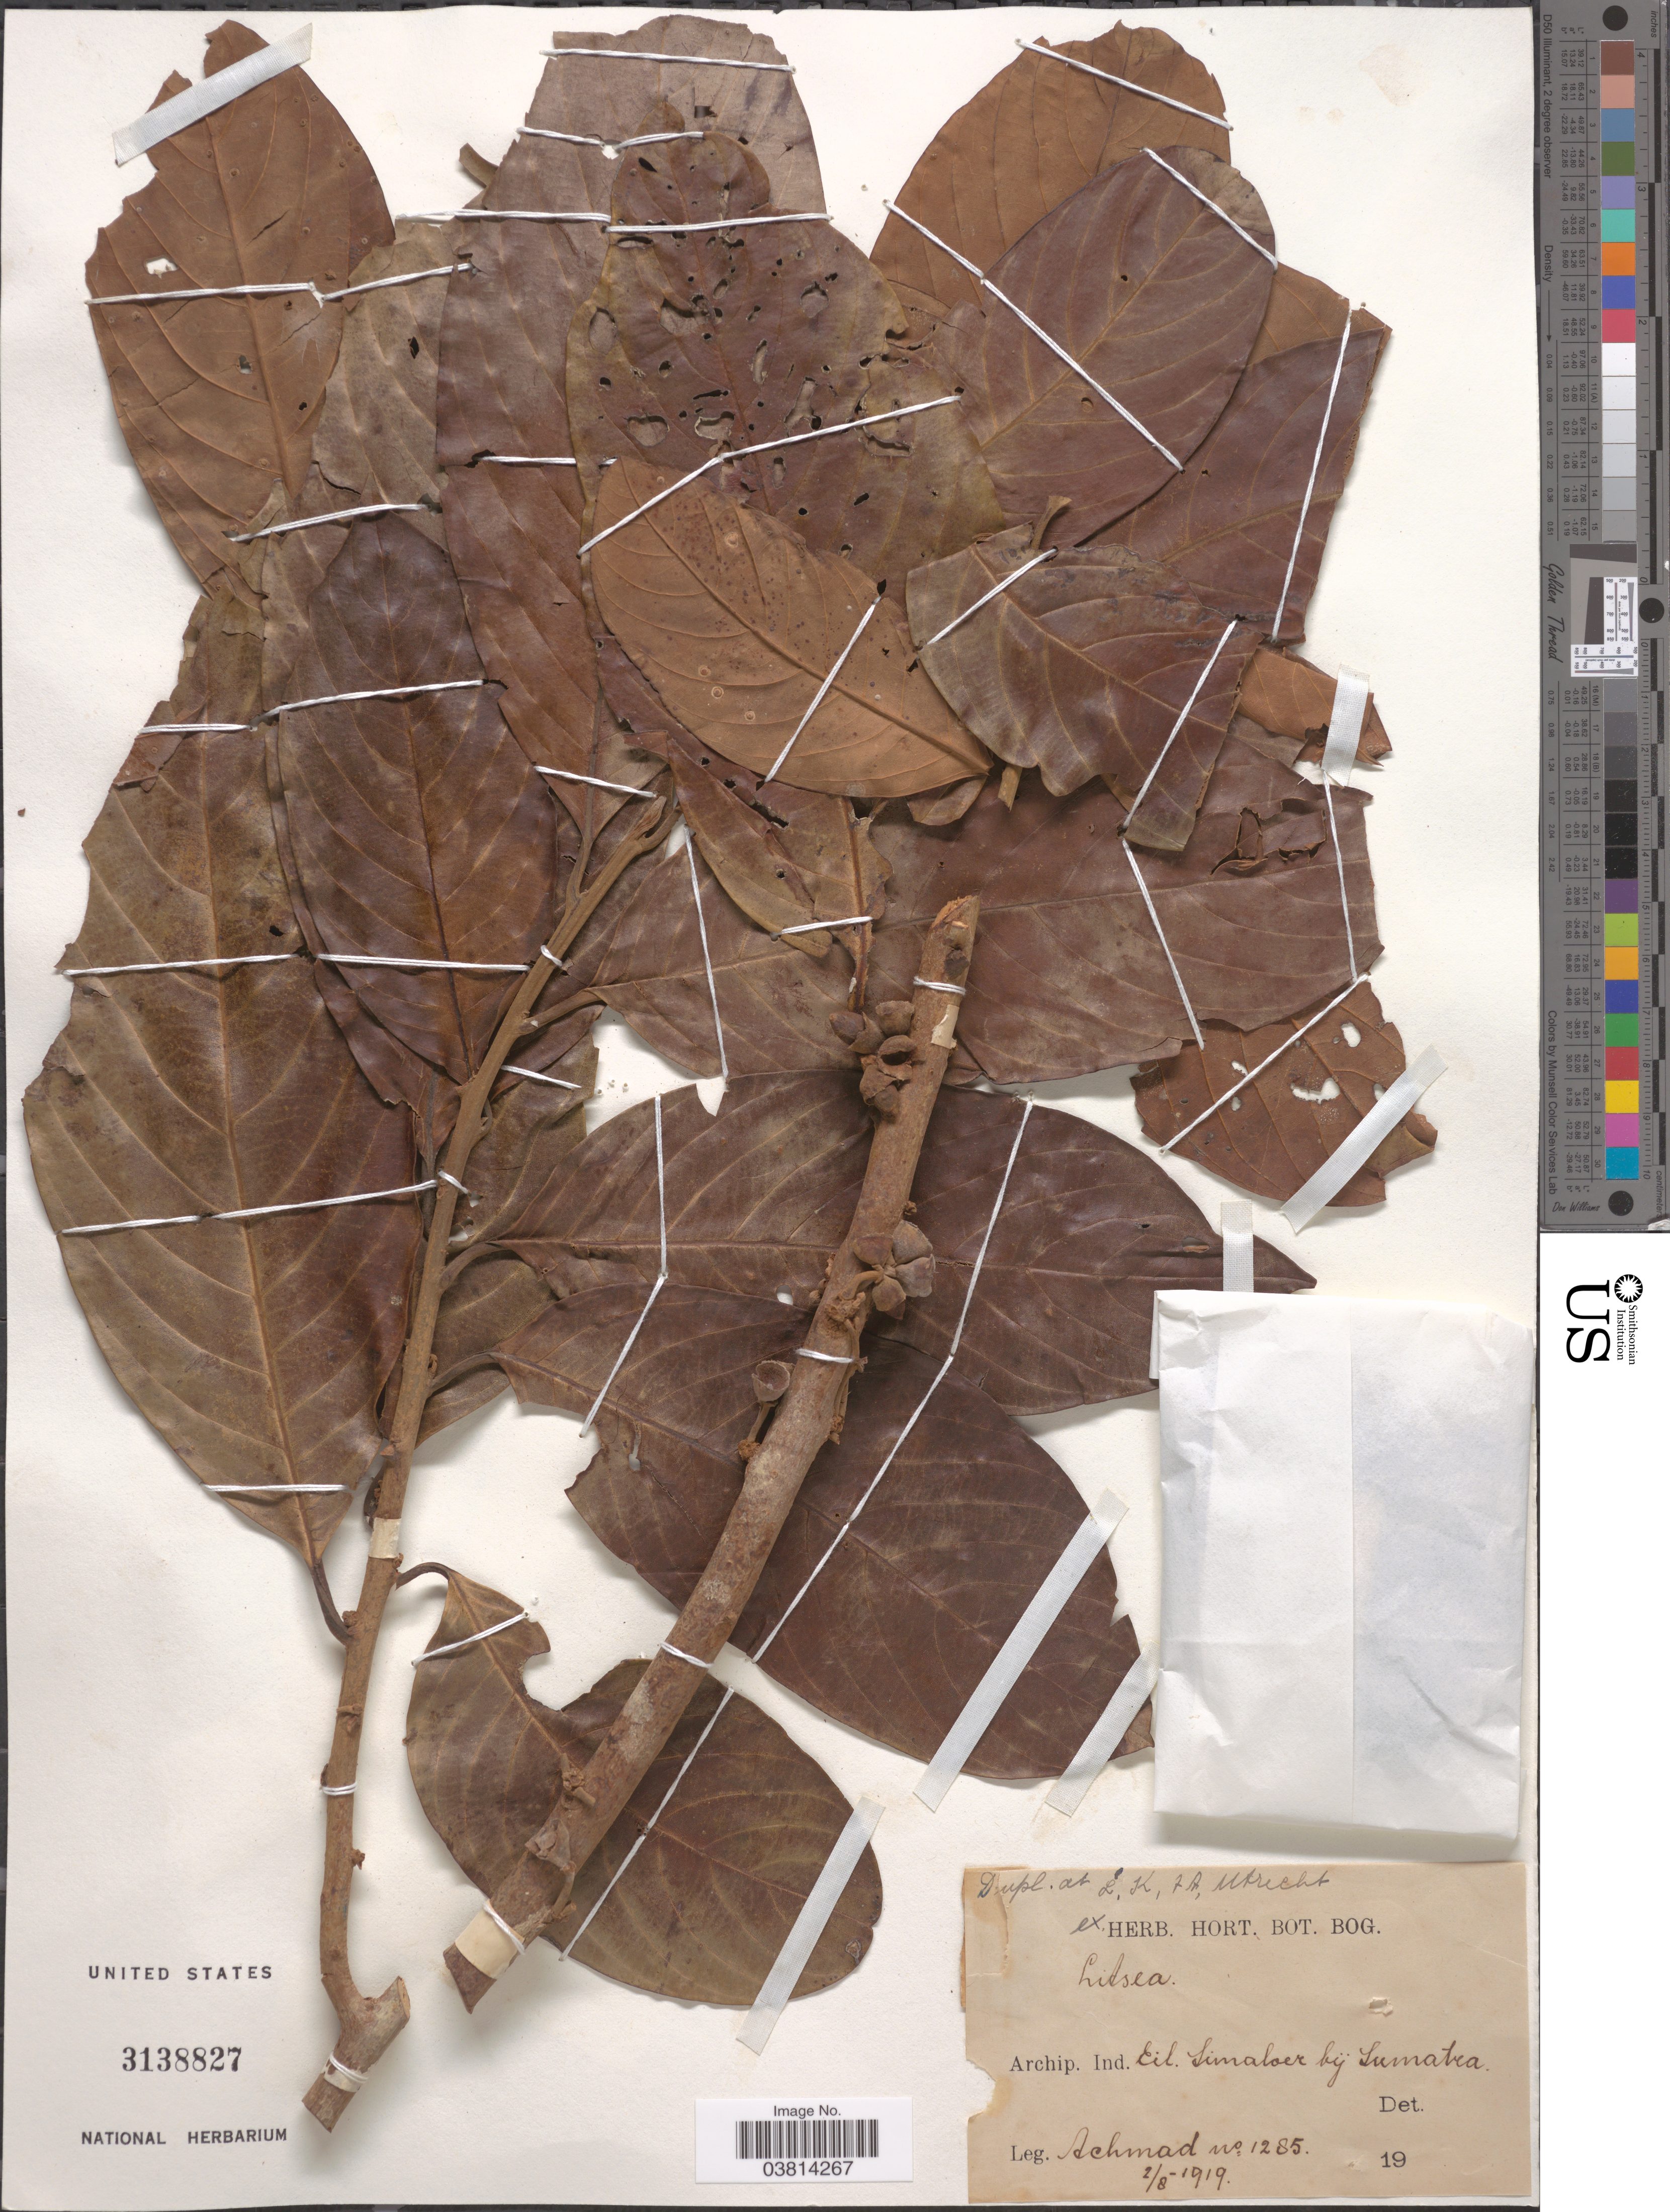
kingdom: Plantae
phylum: Tracheophyta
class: Magnoliopsida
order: Laurales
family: Lauraceae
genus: Litsea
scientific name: Litsea sp.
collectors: -- Achmad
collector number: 1285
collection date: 1919-08-02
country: Indonesia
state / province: Sumatra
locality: Archip. Ind. Eil. Simaloer bij Sumatra.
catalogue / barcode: US 3138827